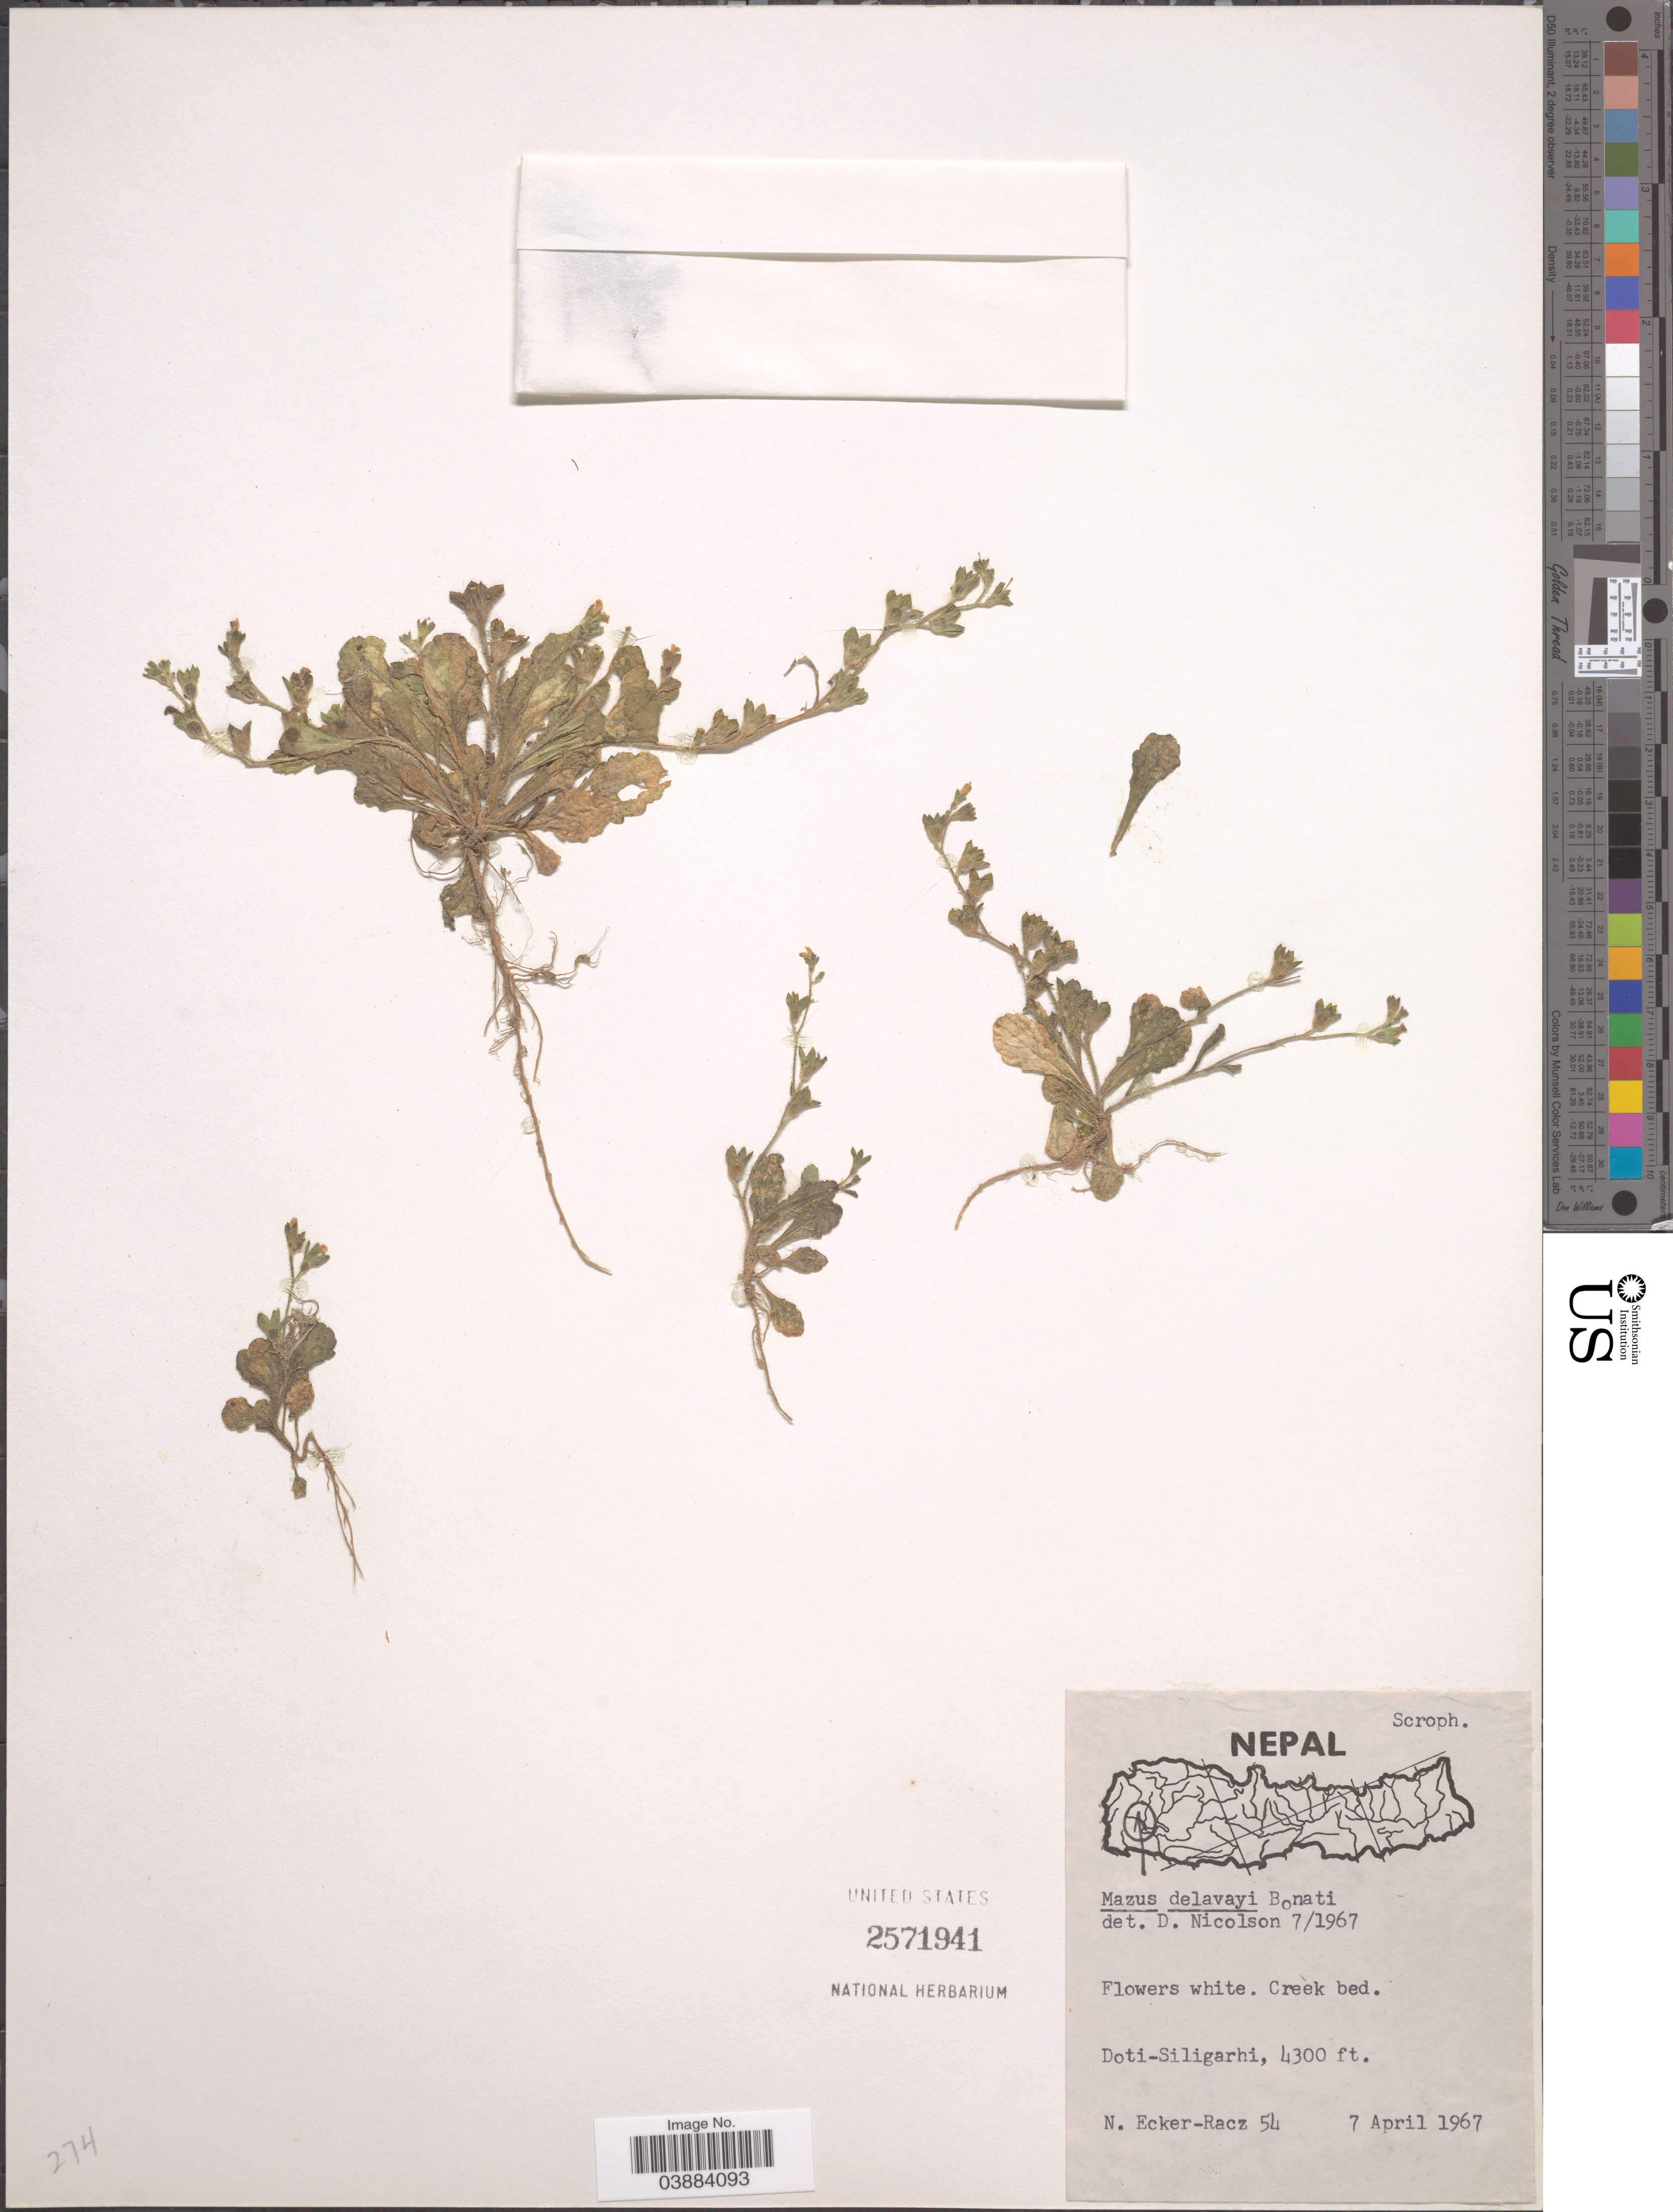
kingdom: Plantae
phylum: Tracheophyta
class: Magnoliopsida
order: Lamiales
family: Mazaceae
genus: Mazus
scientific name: Mazus delavayi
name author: Bonati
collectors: N. Ecker-Racz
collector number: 54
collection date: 1967-04-07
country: Nepal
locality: Doti-Siligarhi.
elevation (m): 1311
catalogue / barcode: US 2571941